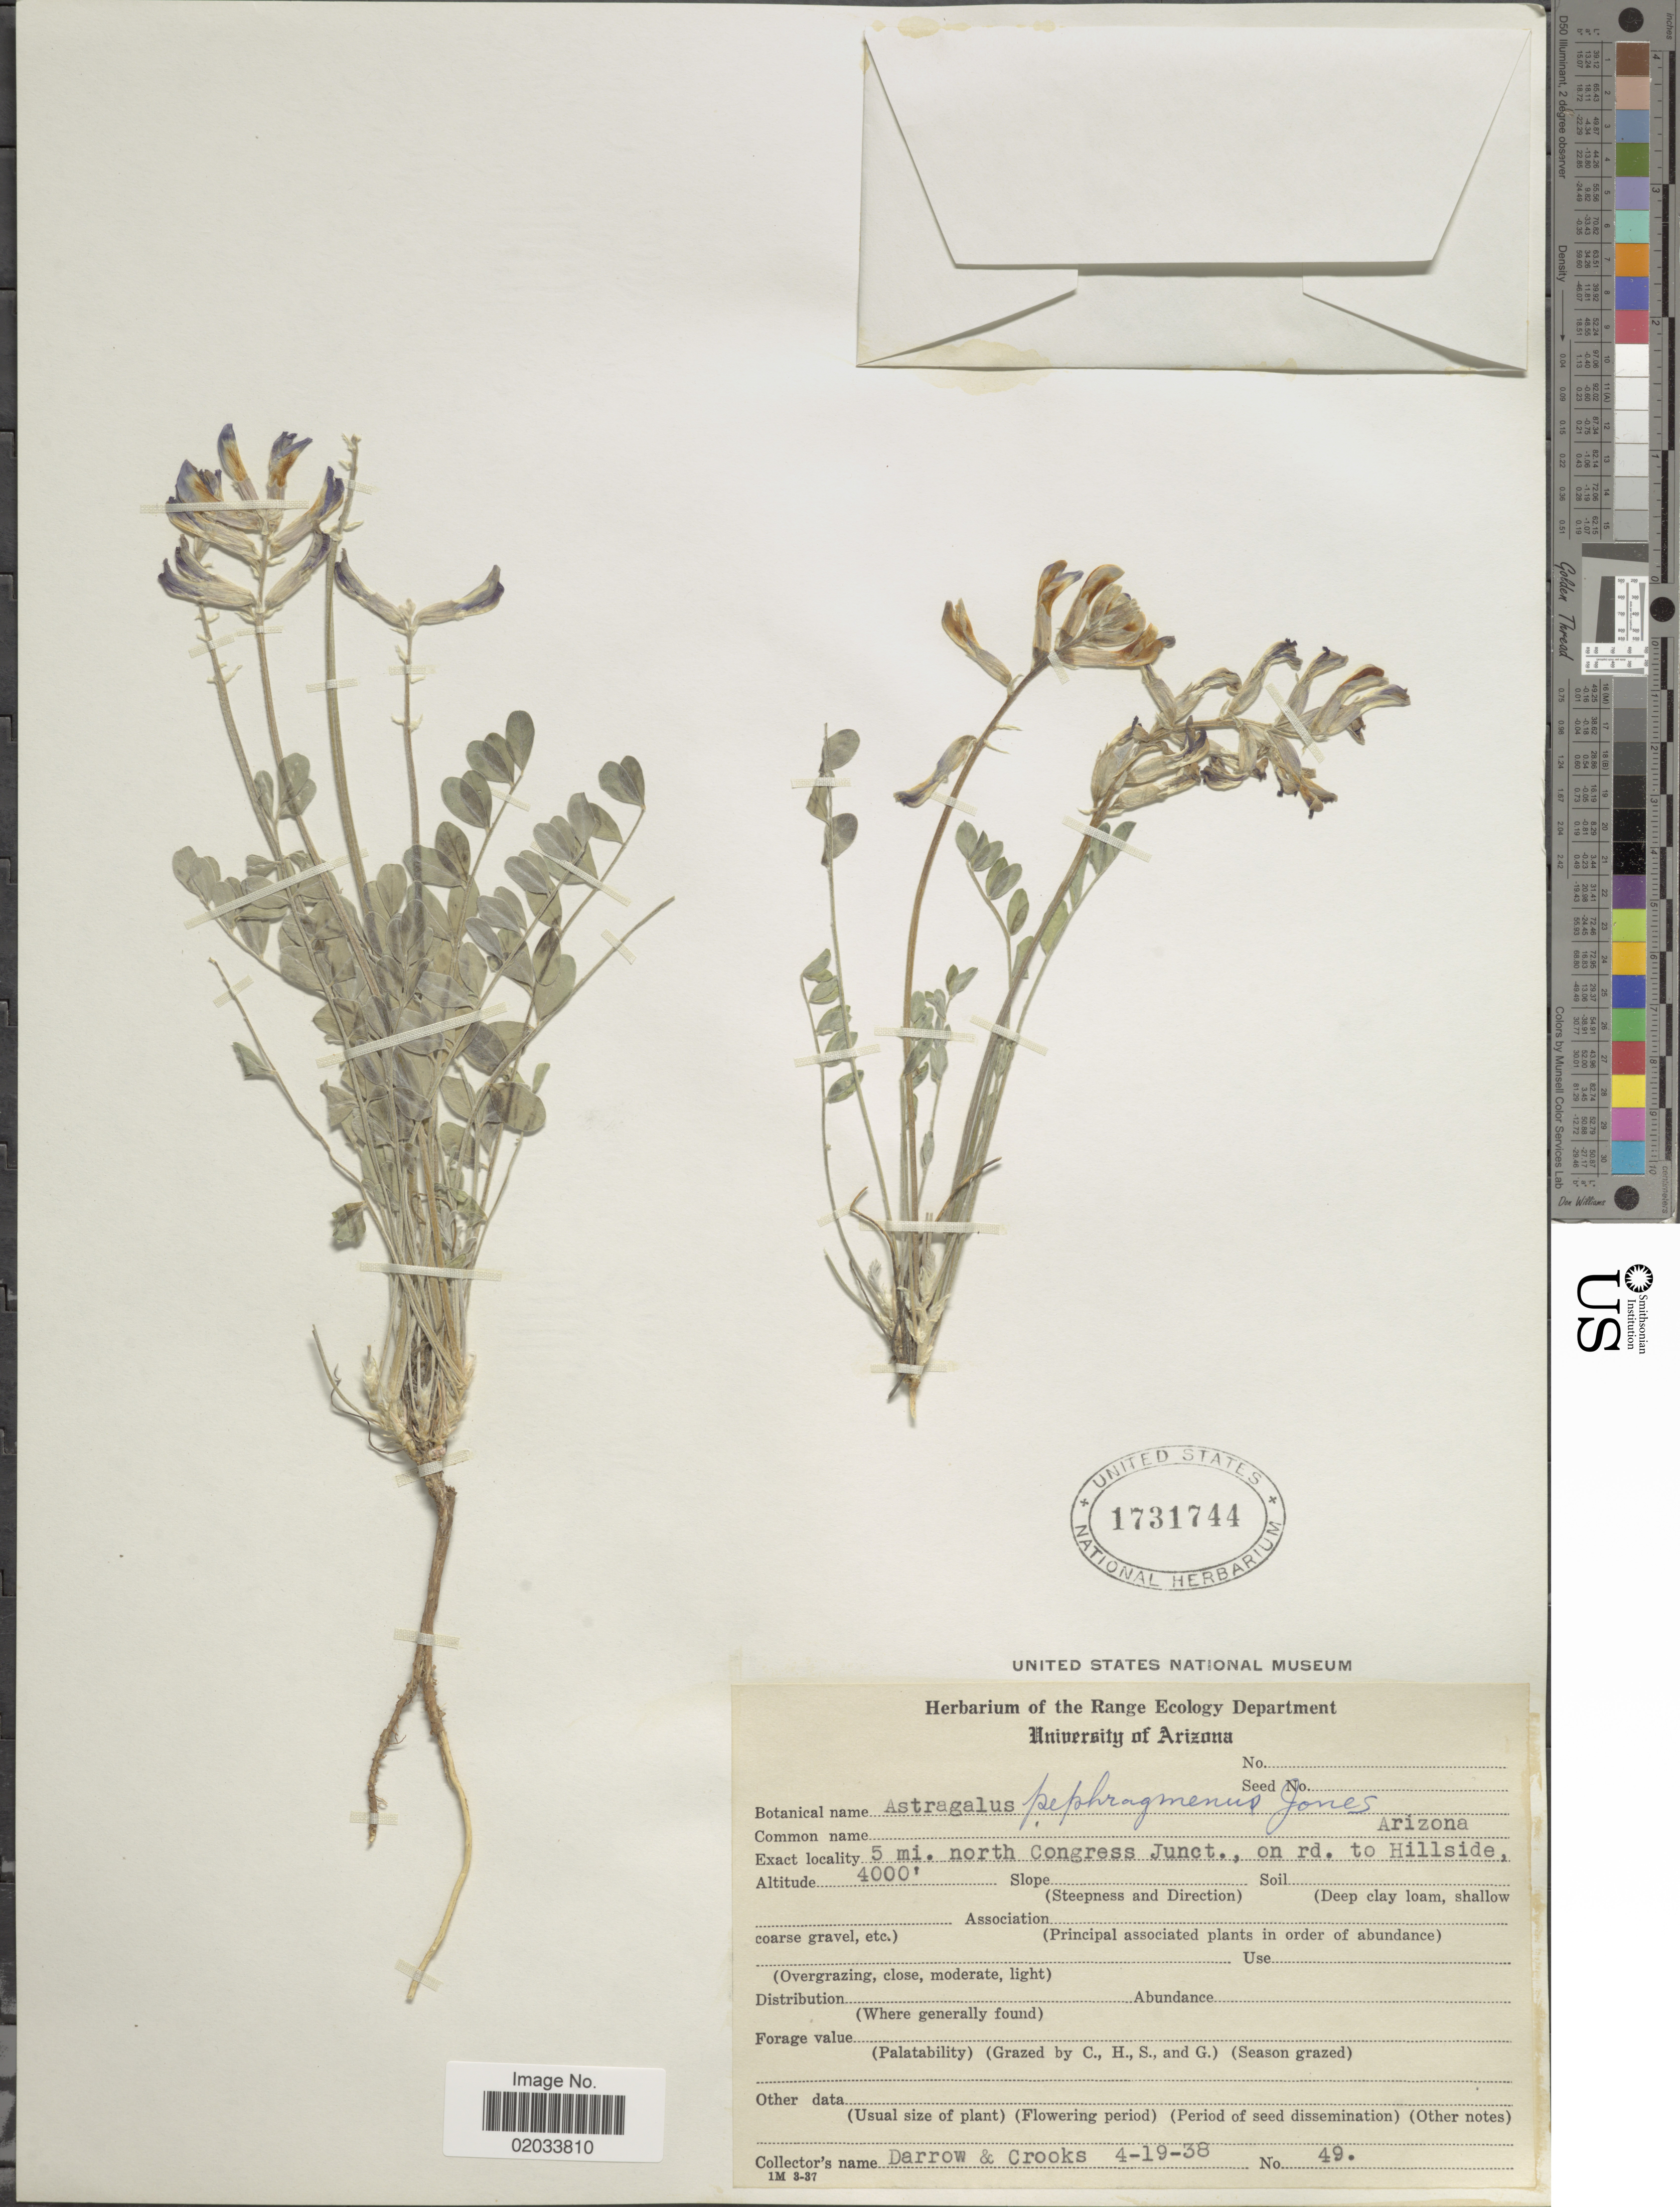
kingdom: Plantae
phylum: Tracheophyta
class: Magnoliopsida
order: Fabales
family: Fabaceae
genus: Astragalus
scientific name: Astragalus pephragmenus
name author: M.E. Jones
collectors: -. Darrow & -. Crooks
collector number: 49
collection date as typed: Transcribed d/m/y: 19/4/38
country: United States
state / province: Arizona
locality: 5 mi north Congress unct., on rd. to Hillside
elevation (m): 1219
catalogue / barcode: US 1731744